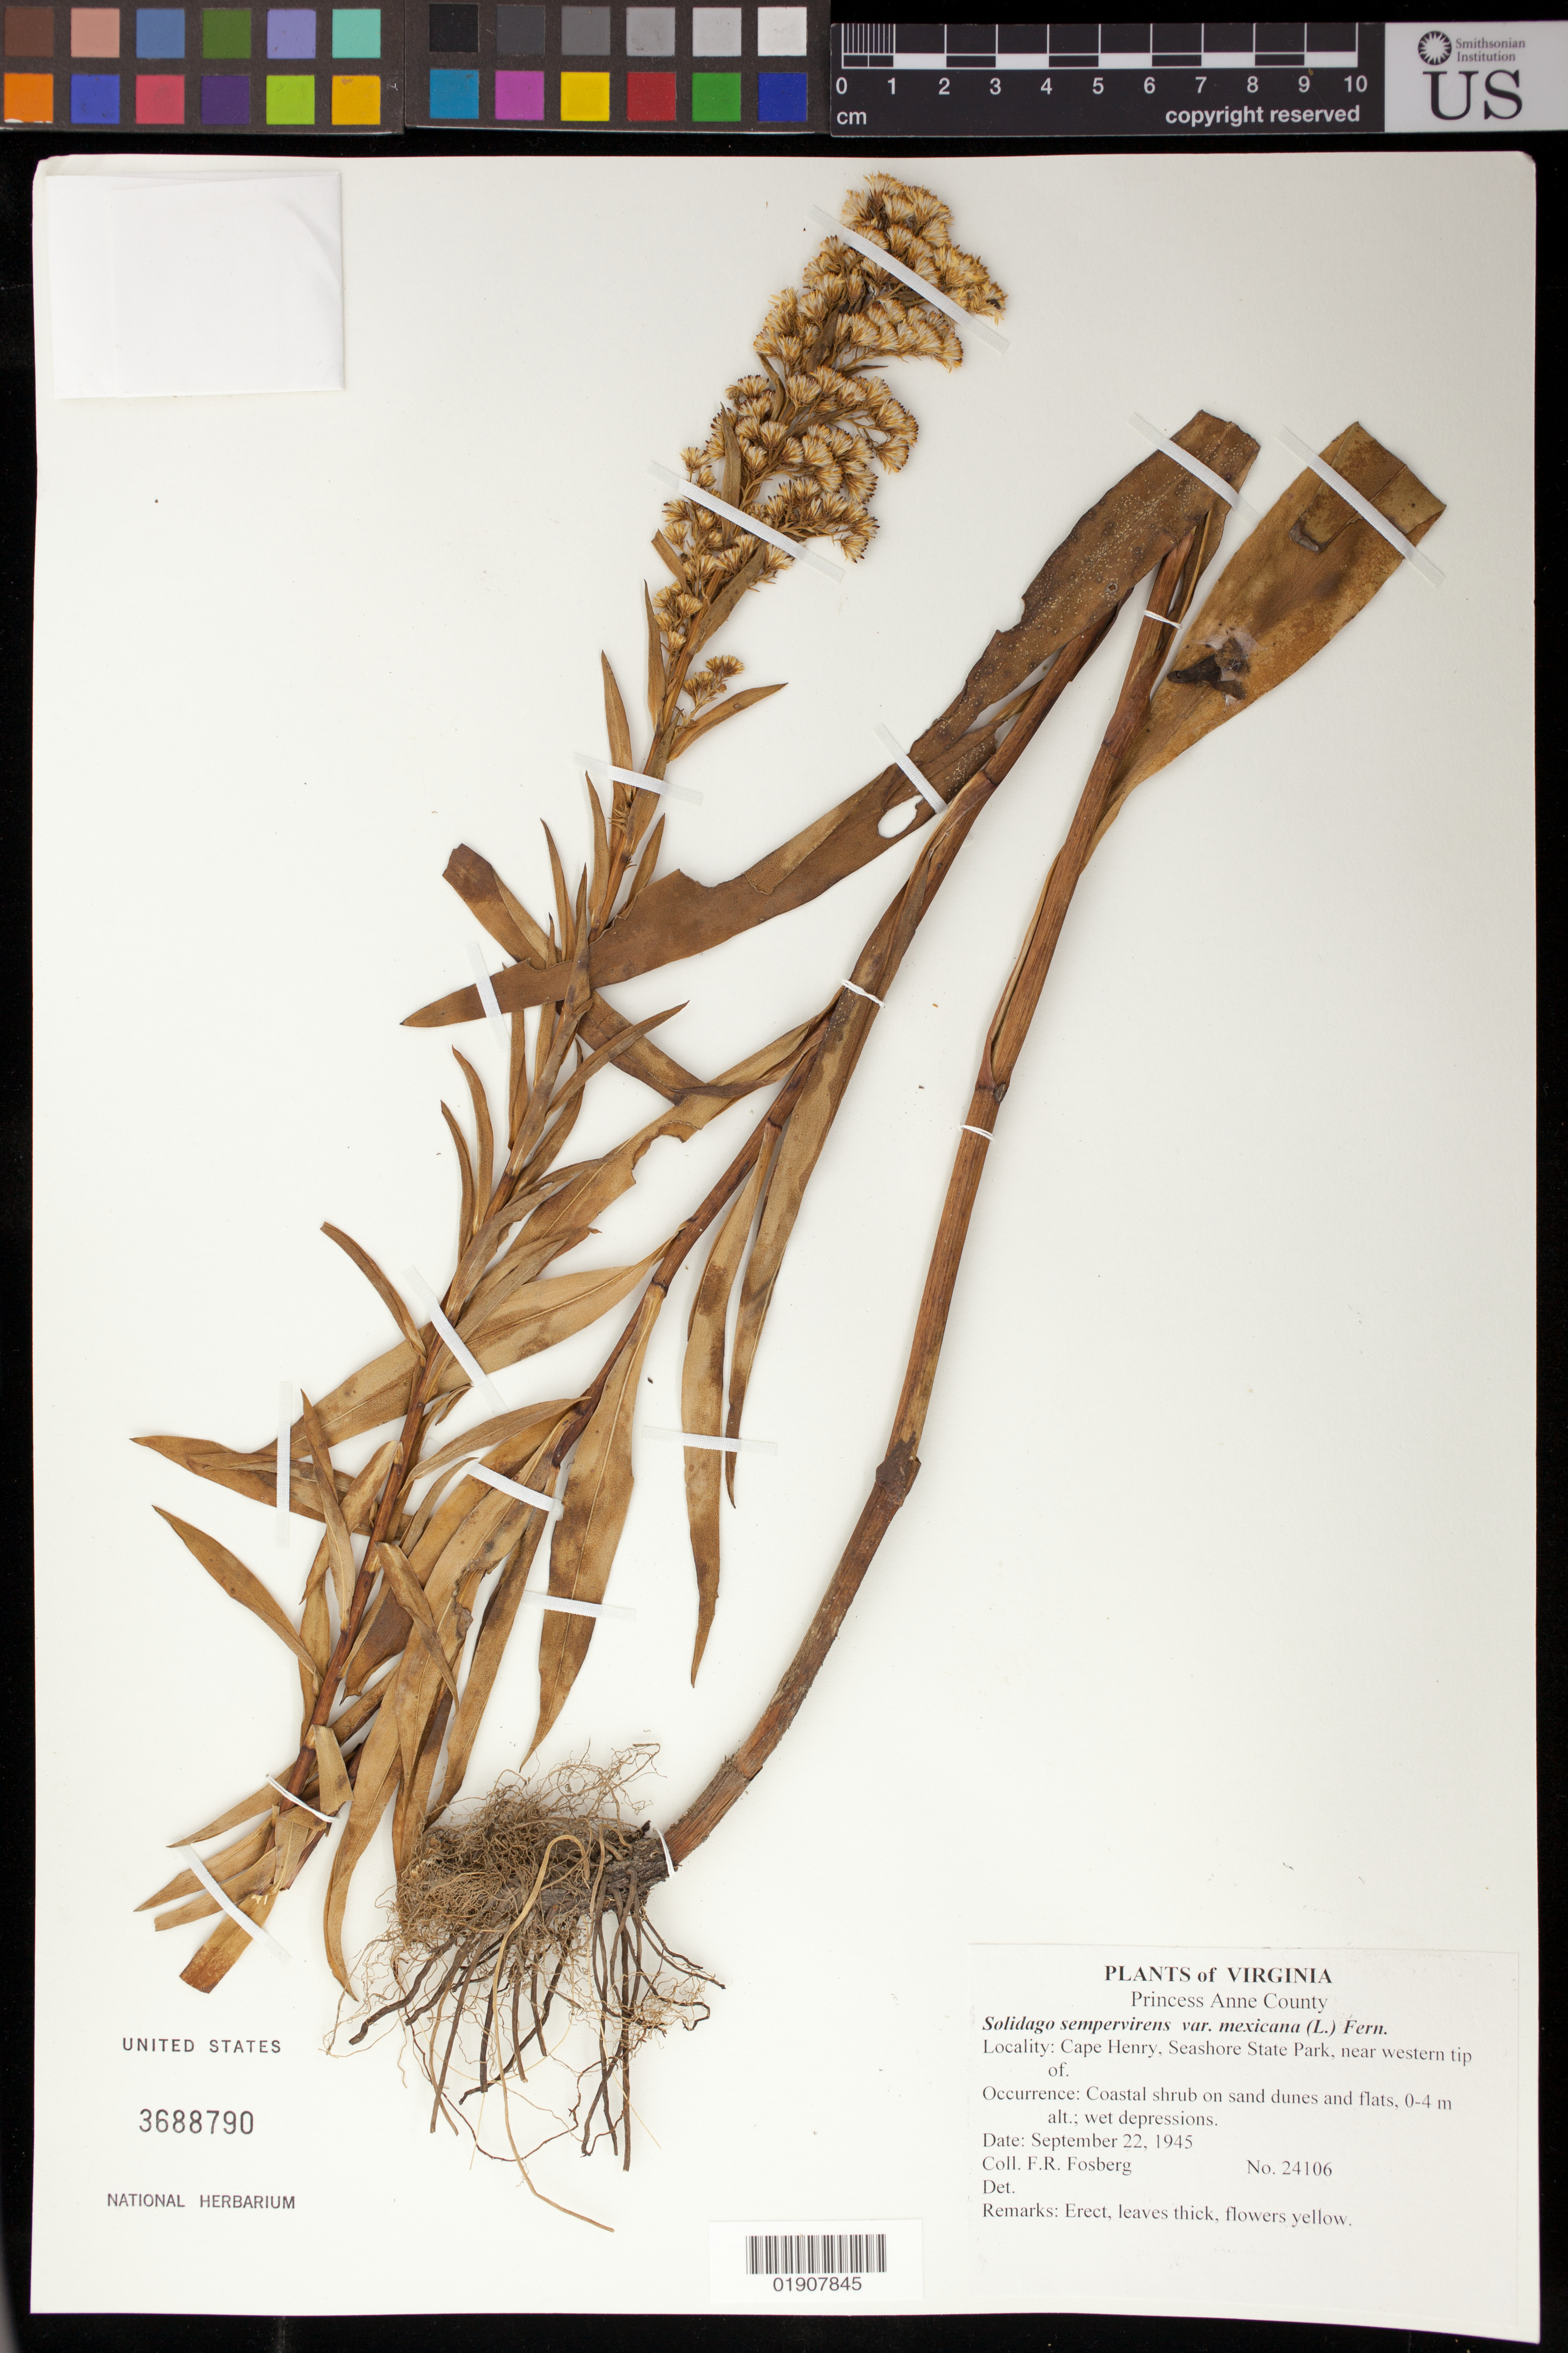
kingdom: Plantae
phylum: Tracheophyta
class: Magnoliopsida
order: Asterales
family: Asteraceae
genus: Solidago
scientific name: Solidago sempervirens var. mexicana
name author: (L.) Fernald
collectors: F. R. Fosberg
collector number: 24106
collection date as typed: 22 Sep 1945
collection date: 1945-09-22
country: United States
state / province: Virginia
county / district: City of Virginia Beach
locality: Princess Anne County, Cape Henry, Seashore State Park, near western tip of. [Princess Anne County is now part of City of Virginia Beach.]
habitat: Coastal shrub on sand dunes and flats; wet depressions.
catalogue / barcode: US 3688790